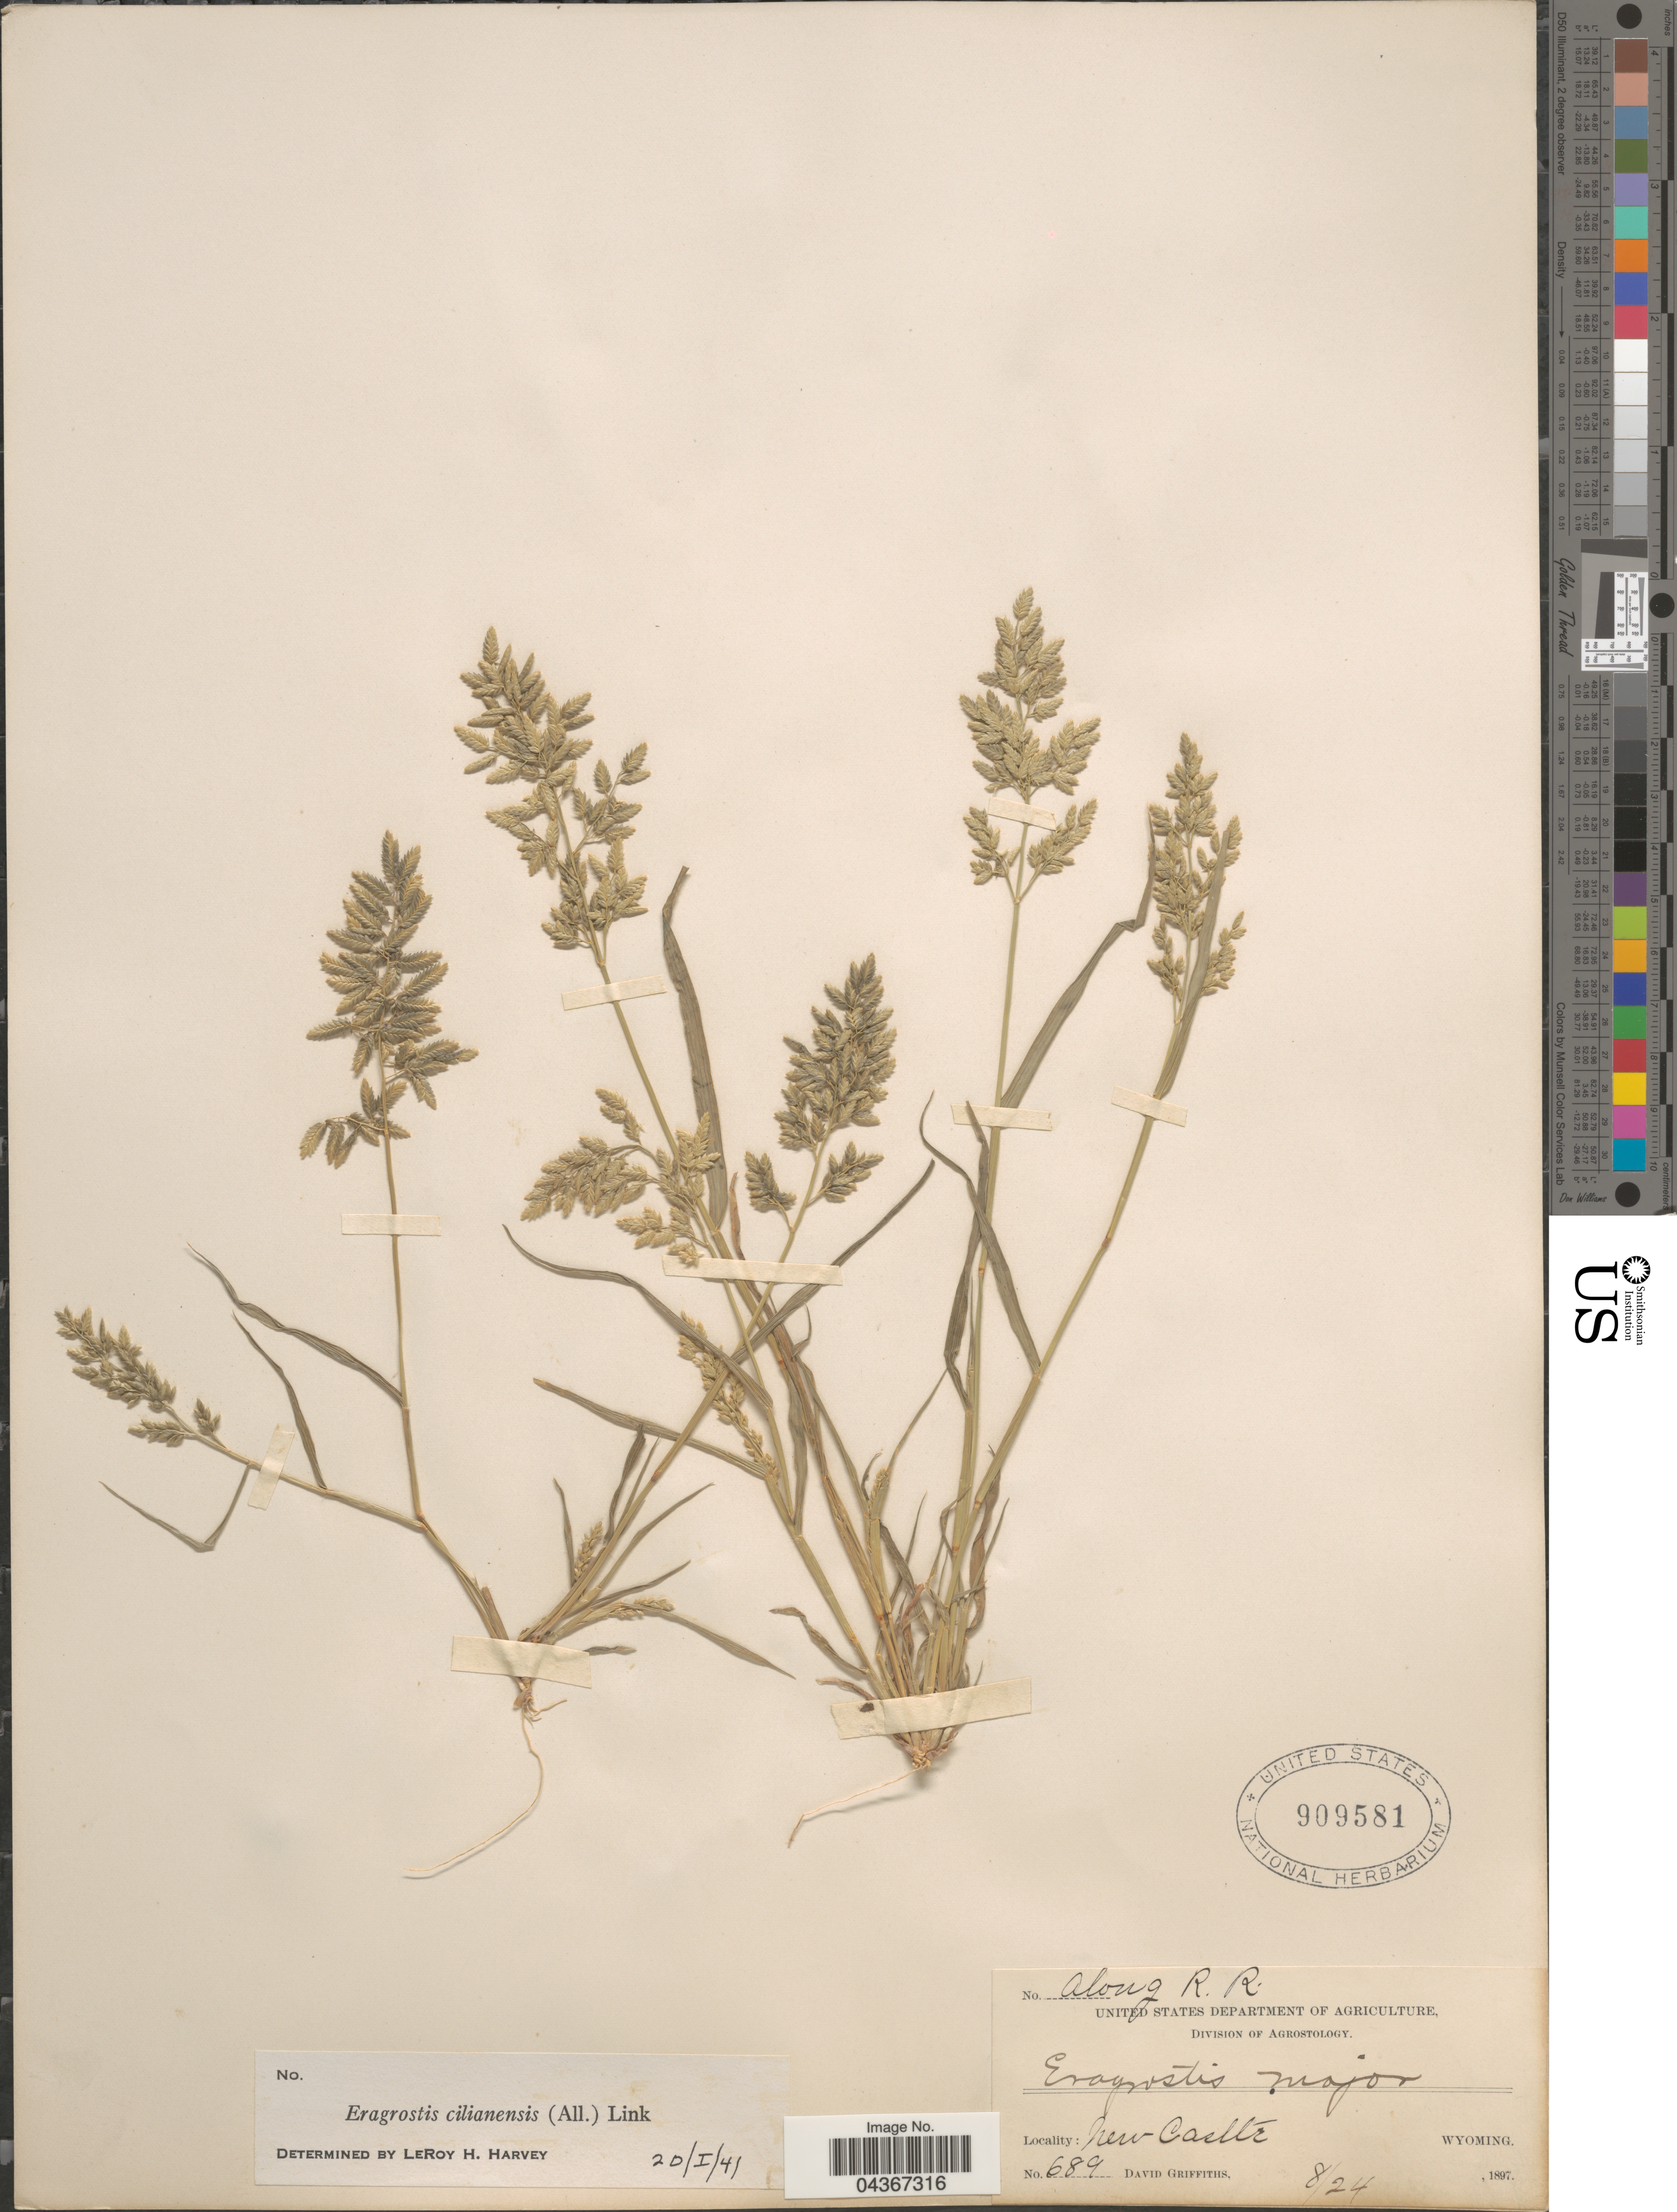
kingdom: Plantae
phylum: Tracheophyta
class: Liliopsida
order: Poales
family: Poaceae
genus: Eragrostis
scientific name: Eragrostis cilianensis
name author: (Bellardi) Vignolo ex Janch.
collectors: D. Griffiths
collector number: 689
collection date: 1897-08-24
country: United States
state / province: Wyoming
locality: Along R. R. New Castle.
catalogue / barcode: US 909581